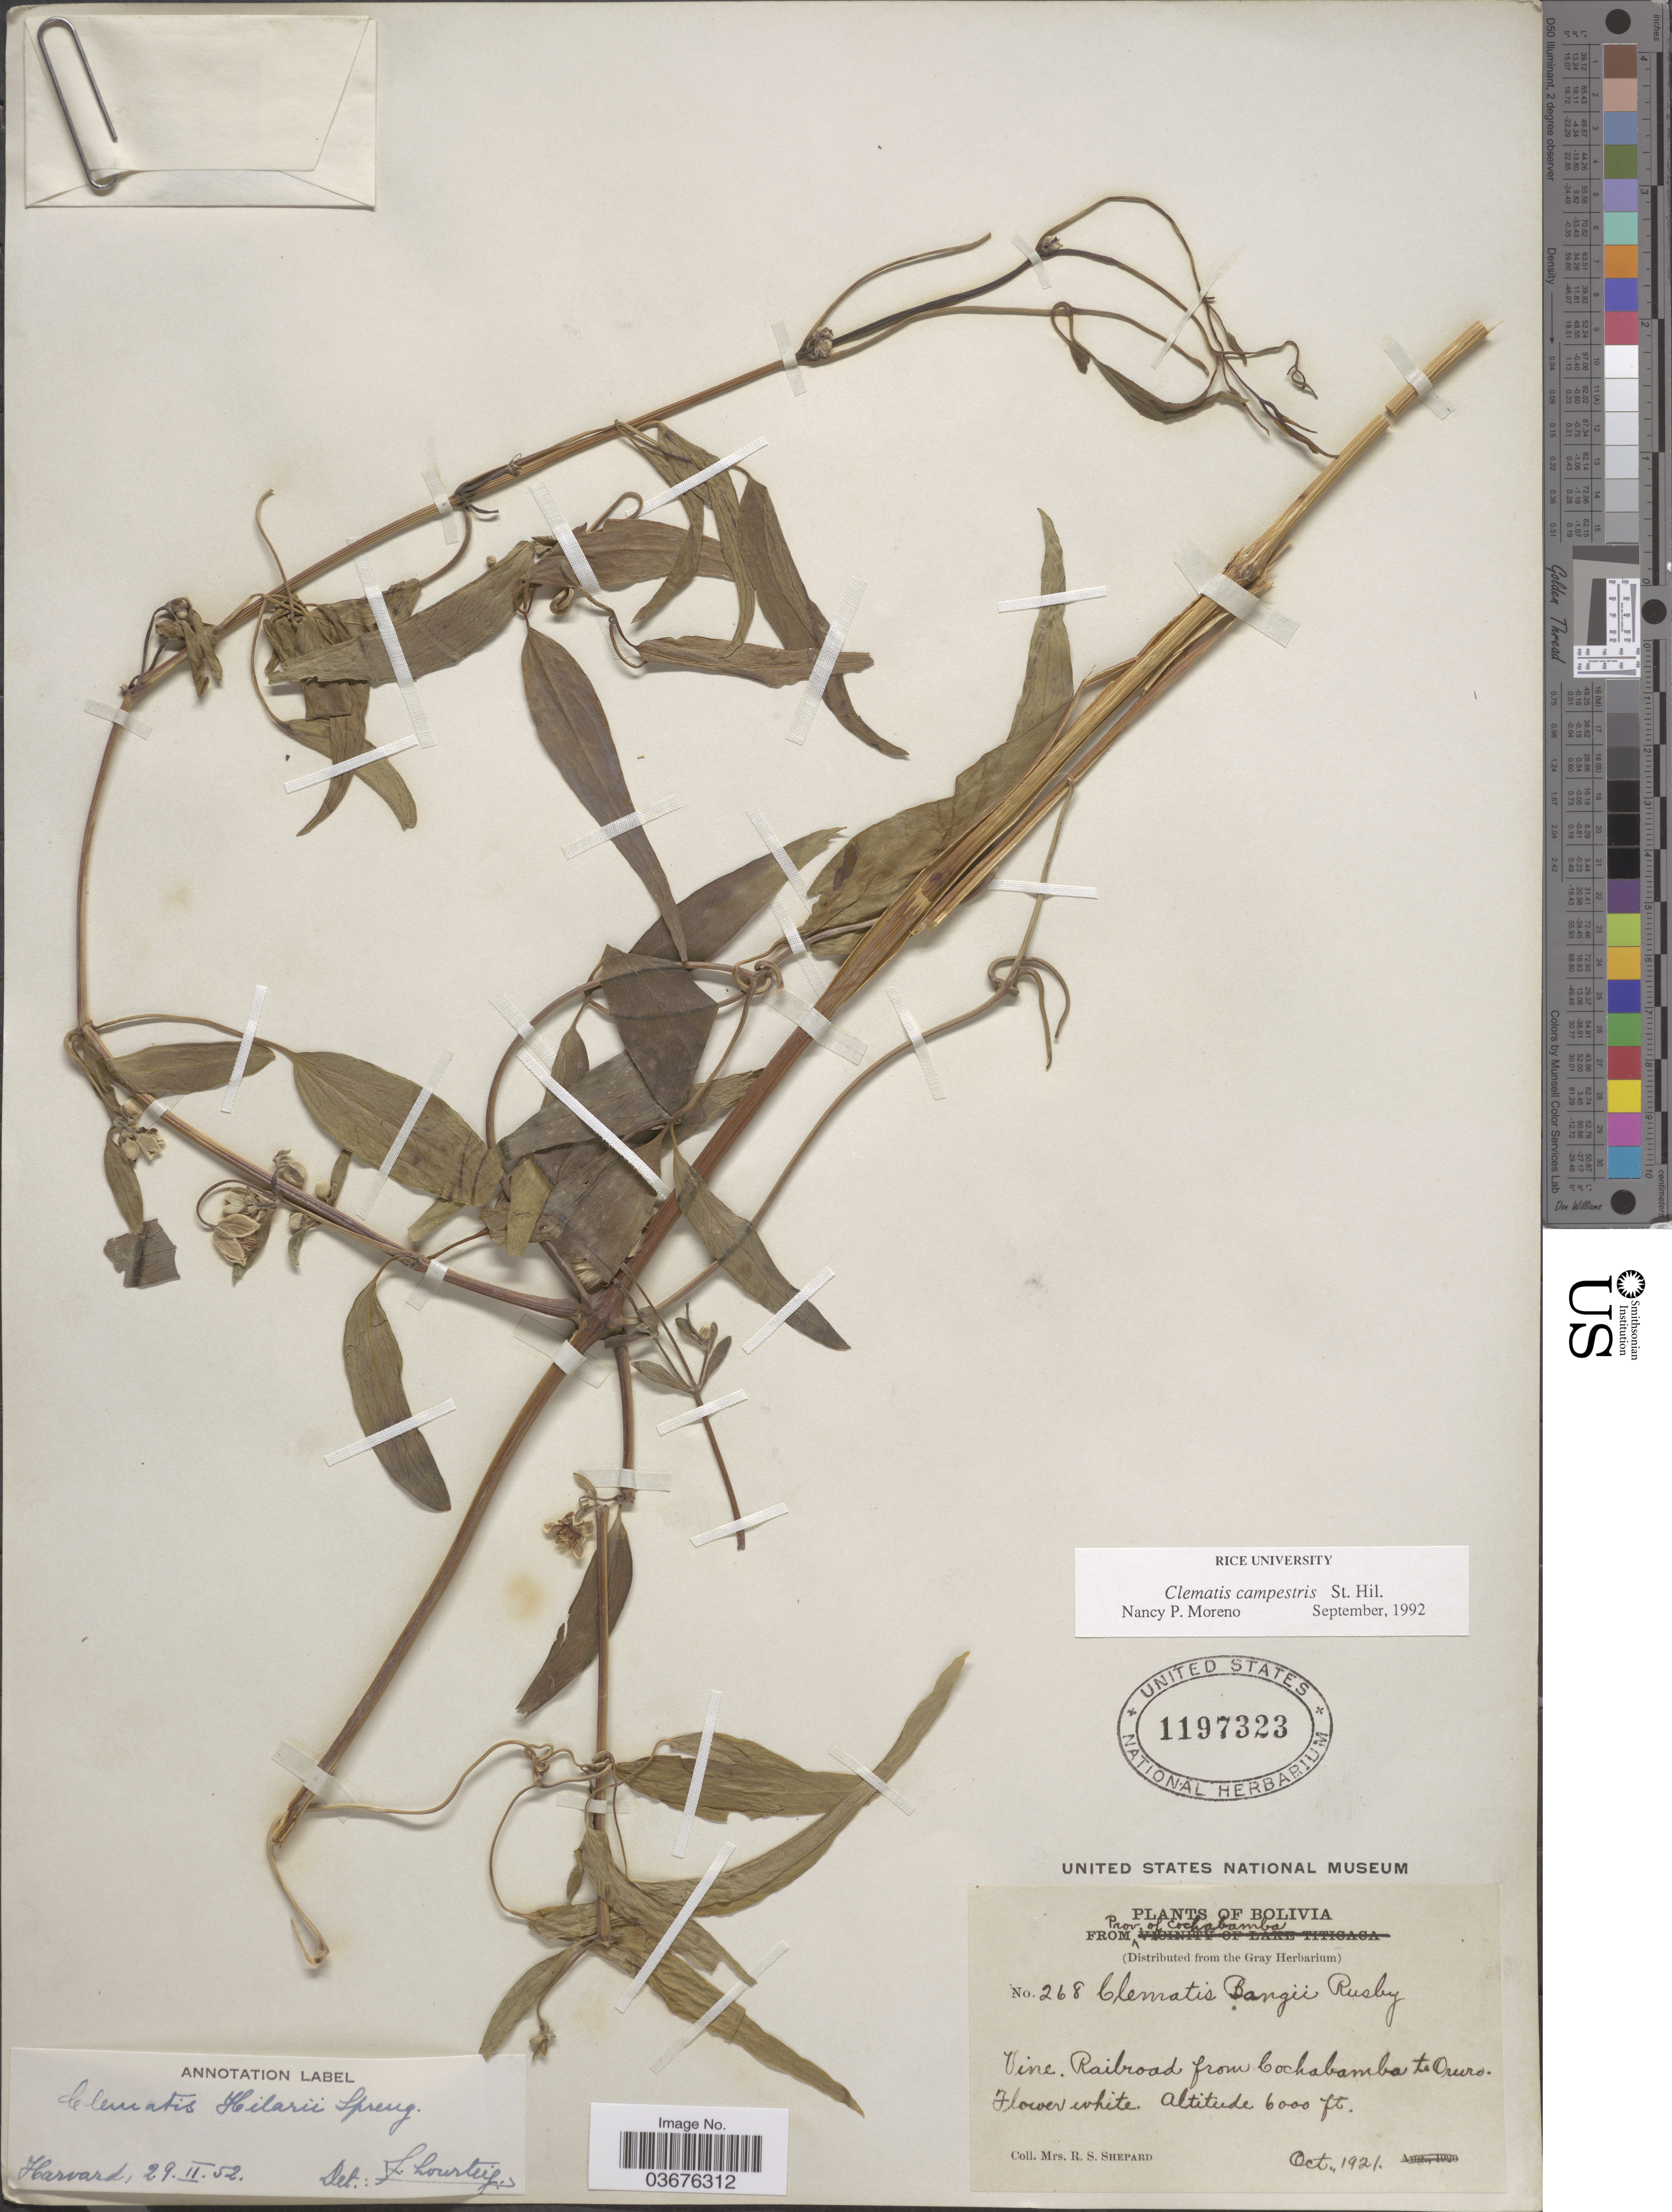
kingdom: Plantae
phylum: Tracheophyta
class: Magnoliopsida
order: Ranunculales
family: Ranunculaceae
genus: Clematis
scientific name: Clematis campestris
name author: A. St.-Hil.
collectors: R. Shepard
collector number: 268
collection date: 1921-10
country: Bolivia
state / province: Cochabamba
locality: Railroad from Cochabamba to Oruro.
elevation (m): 1829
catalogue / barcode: US 1197323